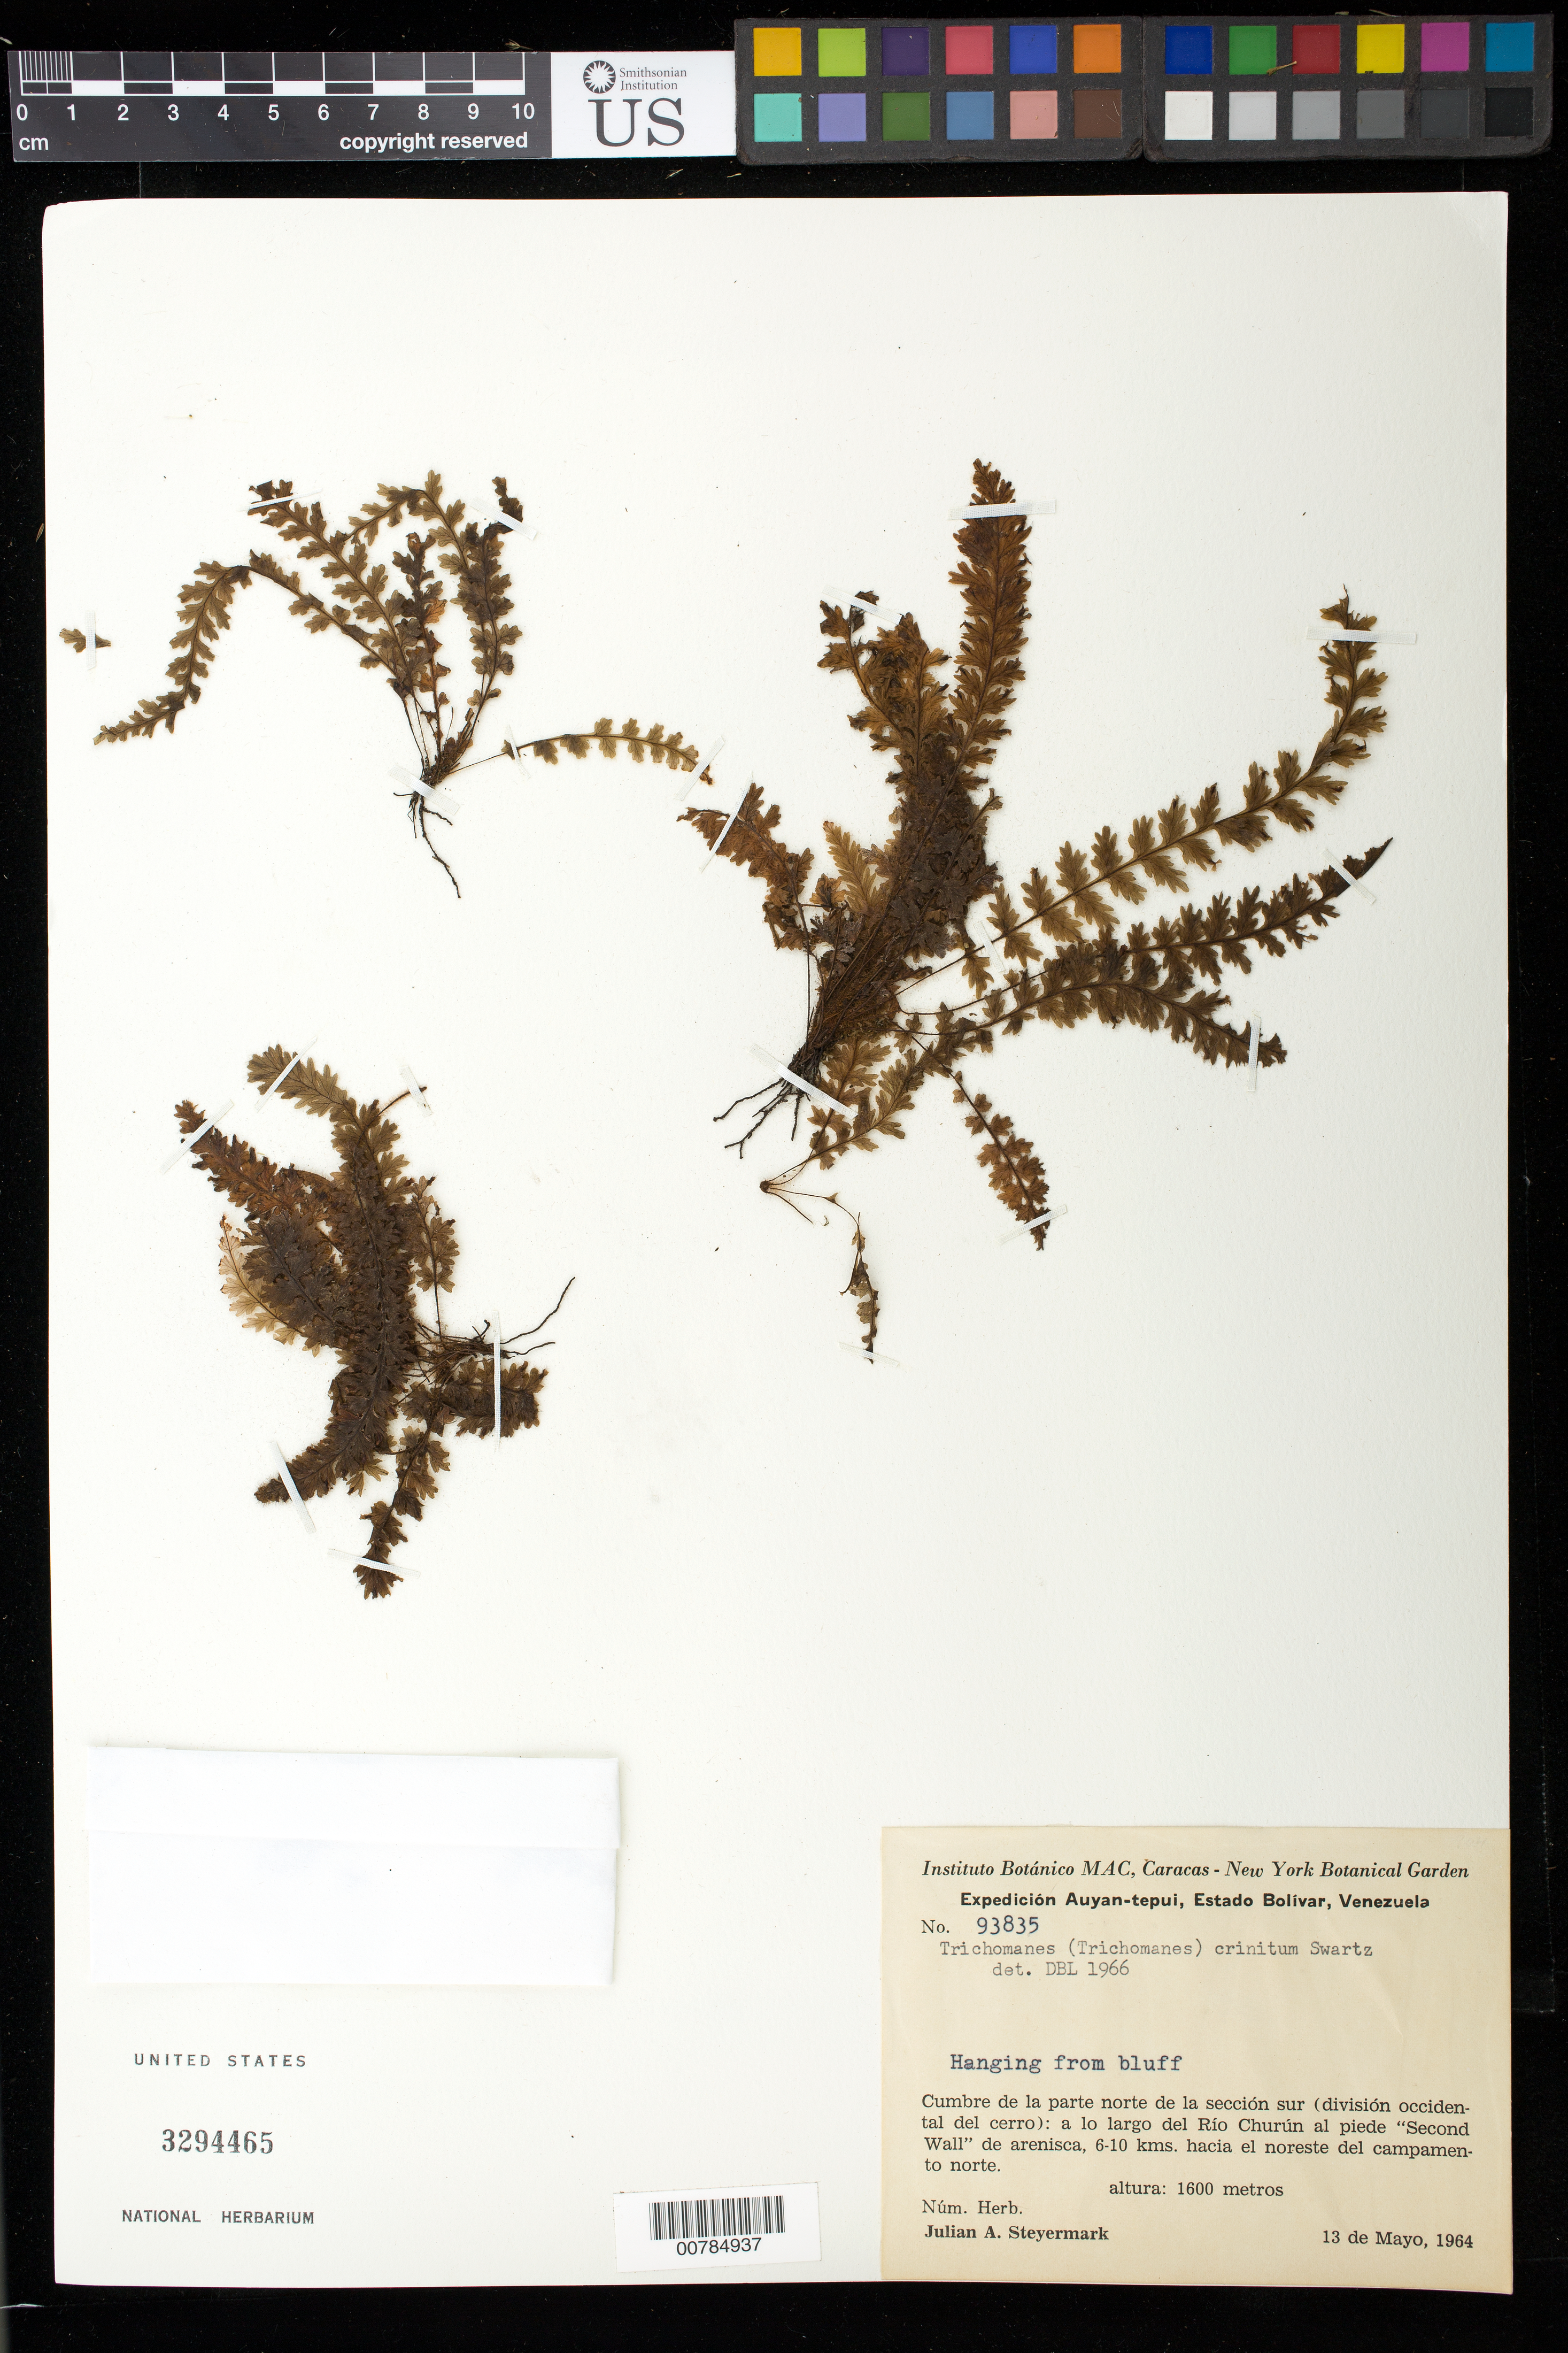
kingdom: Plantae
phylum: Tracheophyta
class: Polypodiopsida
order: Hymenophyllales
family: Hymenophyllaceae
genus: Trichomanes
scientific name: Trichomanes crinitum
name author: Sw.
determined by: Lellinger, David B., (BOT), Smithsonian Institution - National Museum of Natural History (UNITED STATES)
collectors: J. Steyermark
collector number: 93835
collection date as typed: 13-May-64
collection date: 1964-05-13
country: Venezuela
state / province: Bolívar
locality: Auyan-tepuí, Río Churún, de la parte norte de la seccion sur (division occidental), al pie de "Second Wall" de arenisca, 6-10 km hacia el NE del campamento norte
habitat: Hanging from bluff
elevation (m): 1660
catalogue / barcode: US 3294465